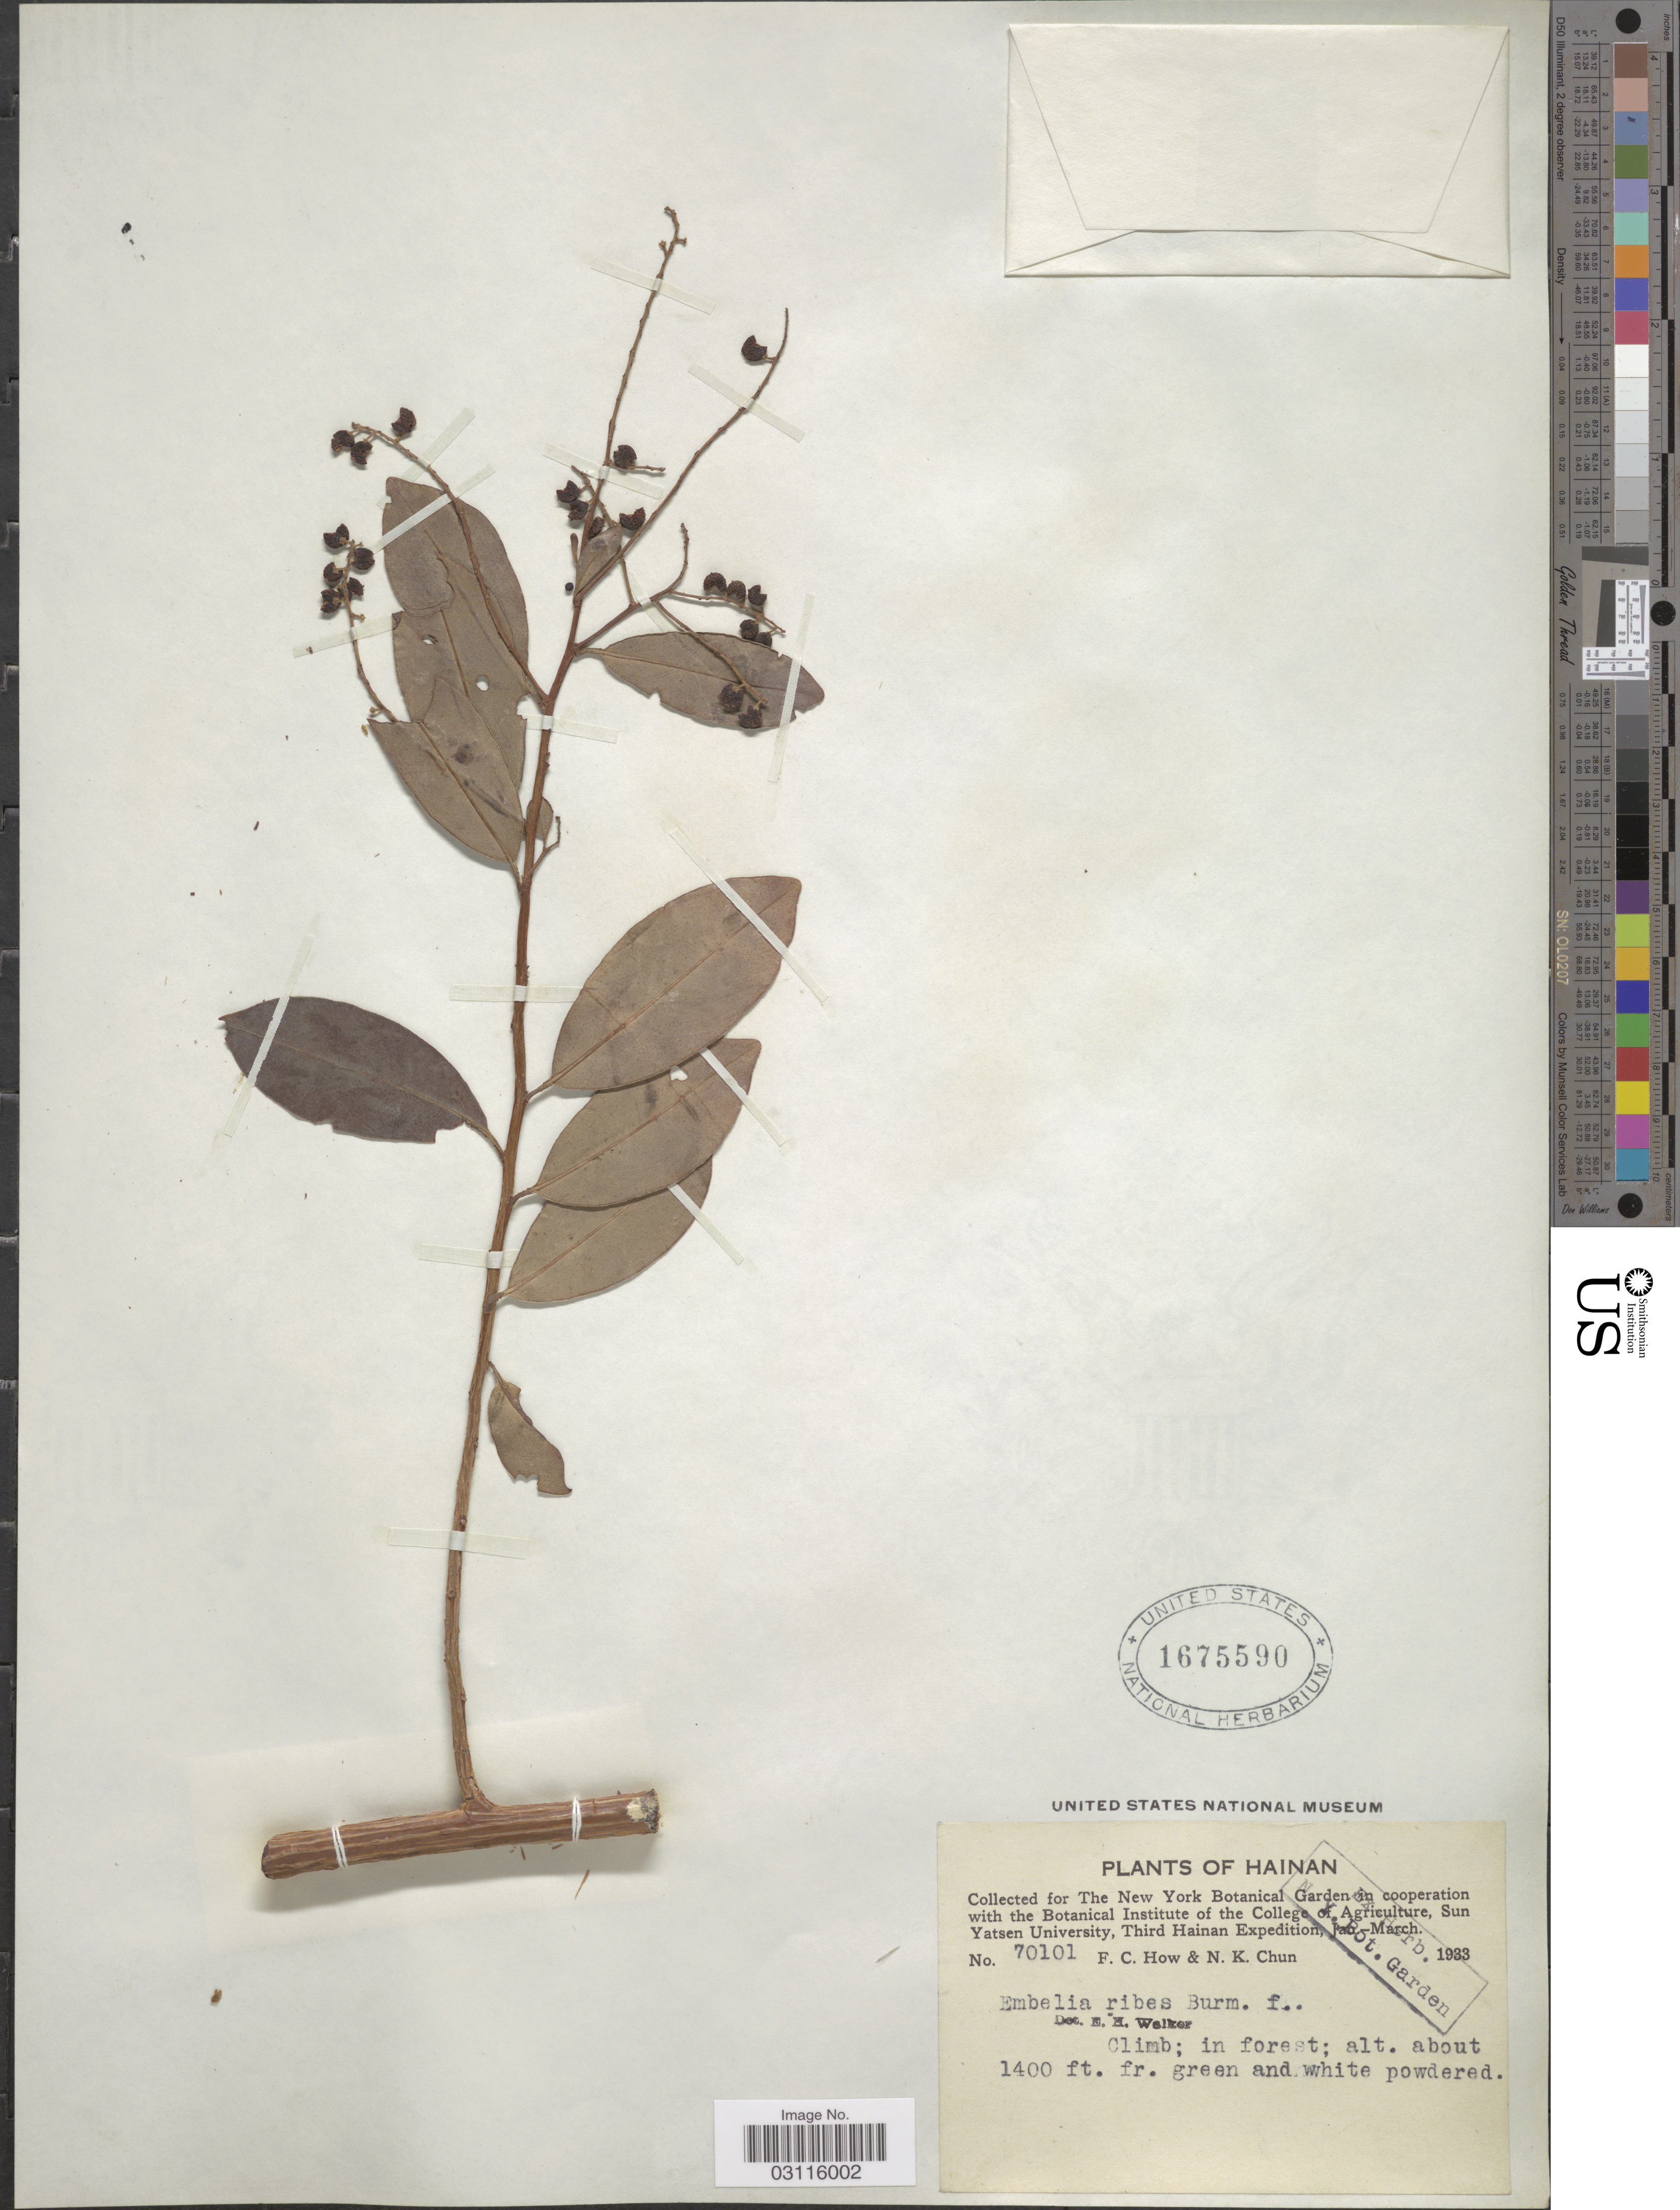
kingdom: Plantae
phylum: Tracheophyta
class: Magnoliopsida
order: Ericales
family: Primulaceae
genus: Embelia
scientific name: Embelia ribes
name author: Burm. f.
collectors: F. C. How & N. K. Chun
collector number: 70101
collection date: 1933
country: China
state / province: Hainan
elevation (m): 427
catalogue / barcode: US 1675590